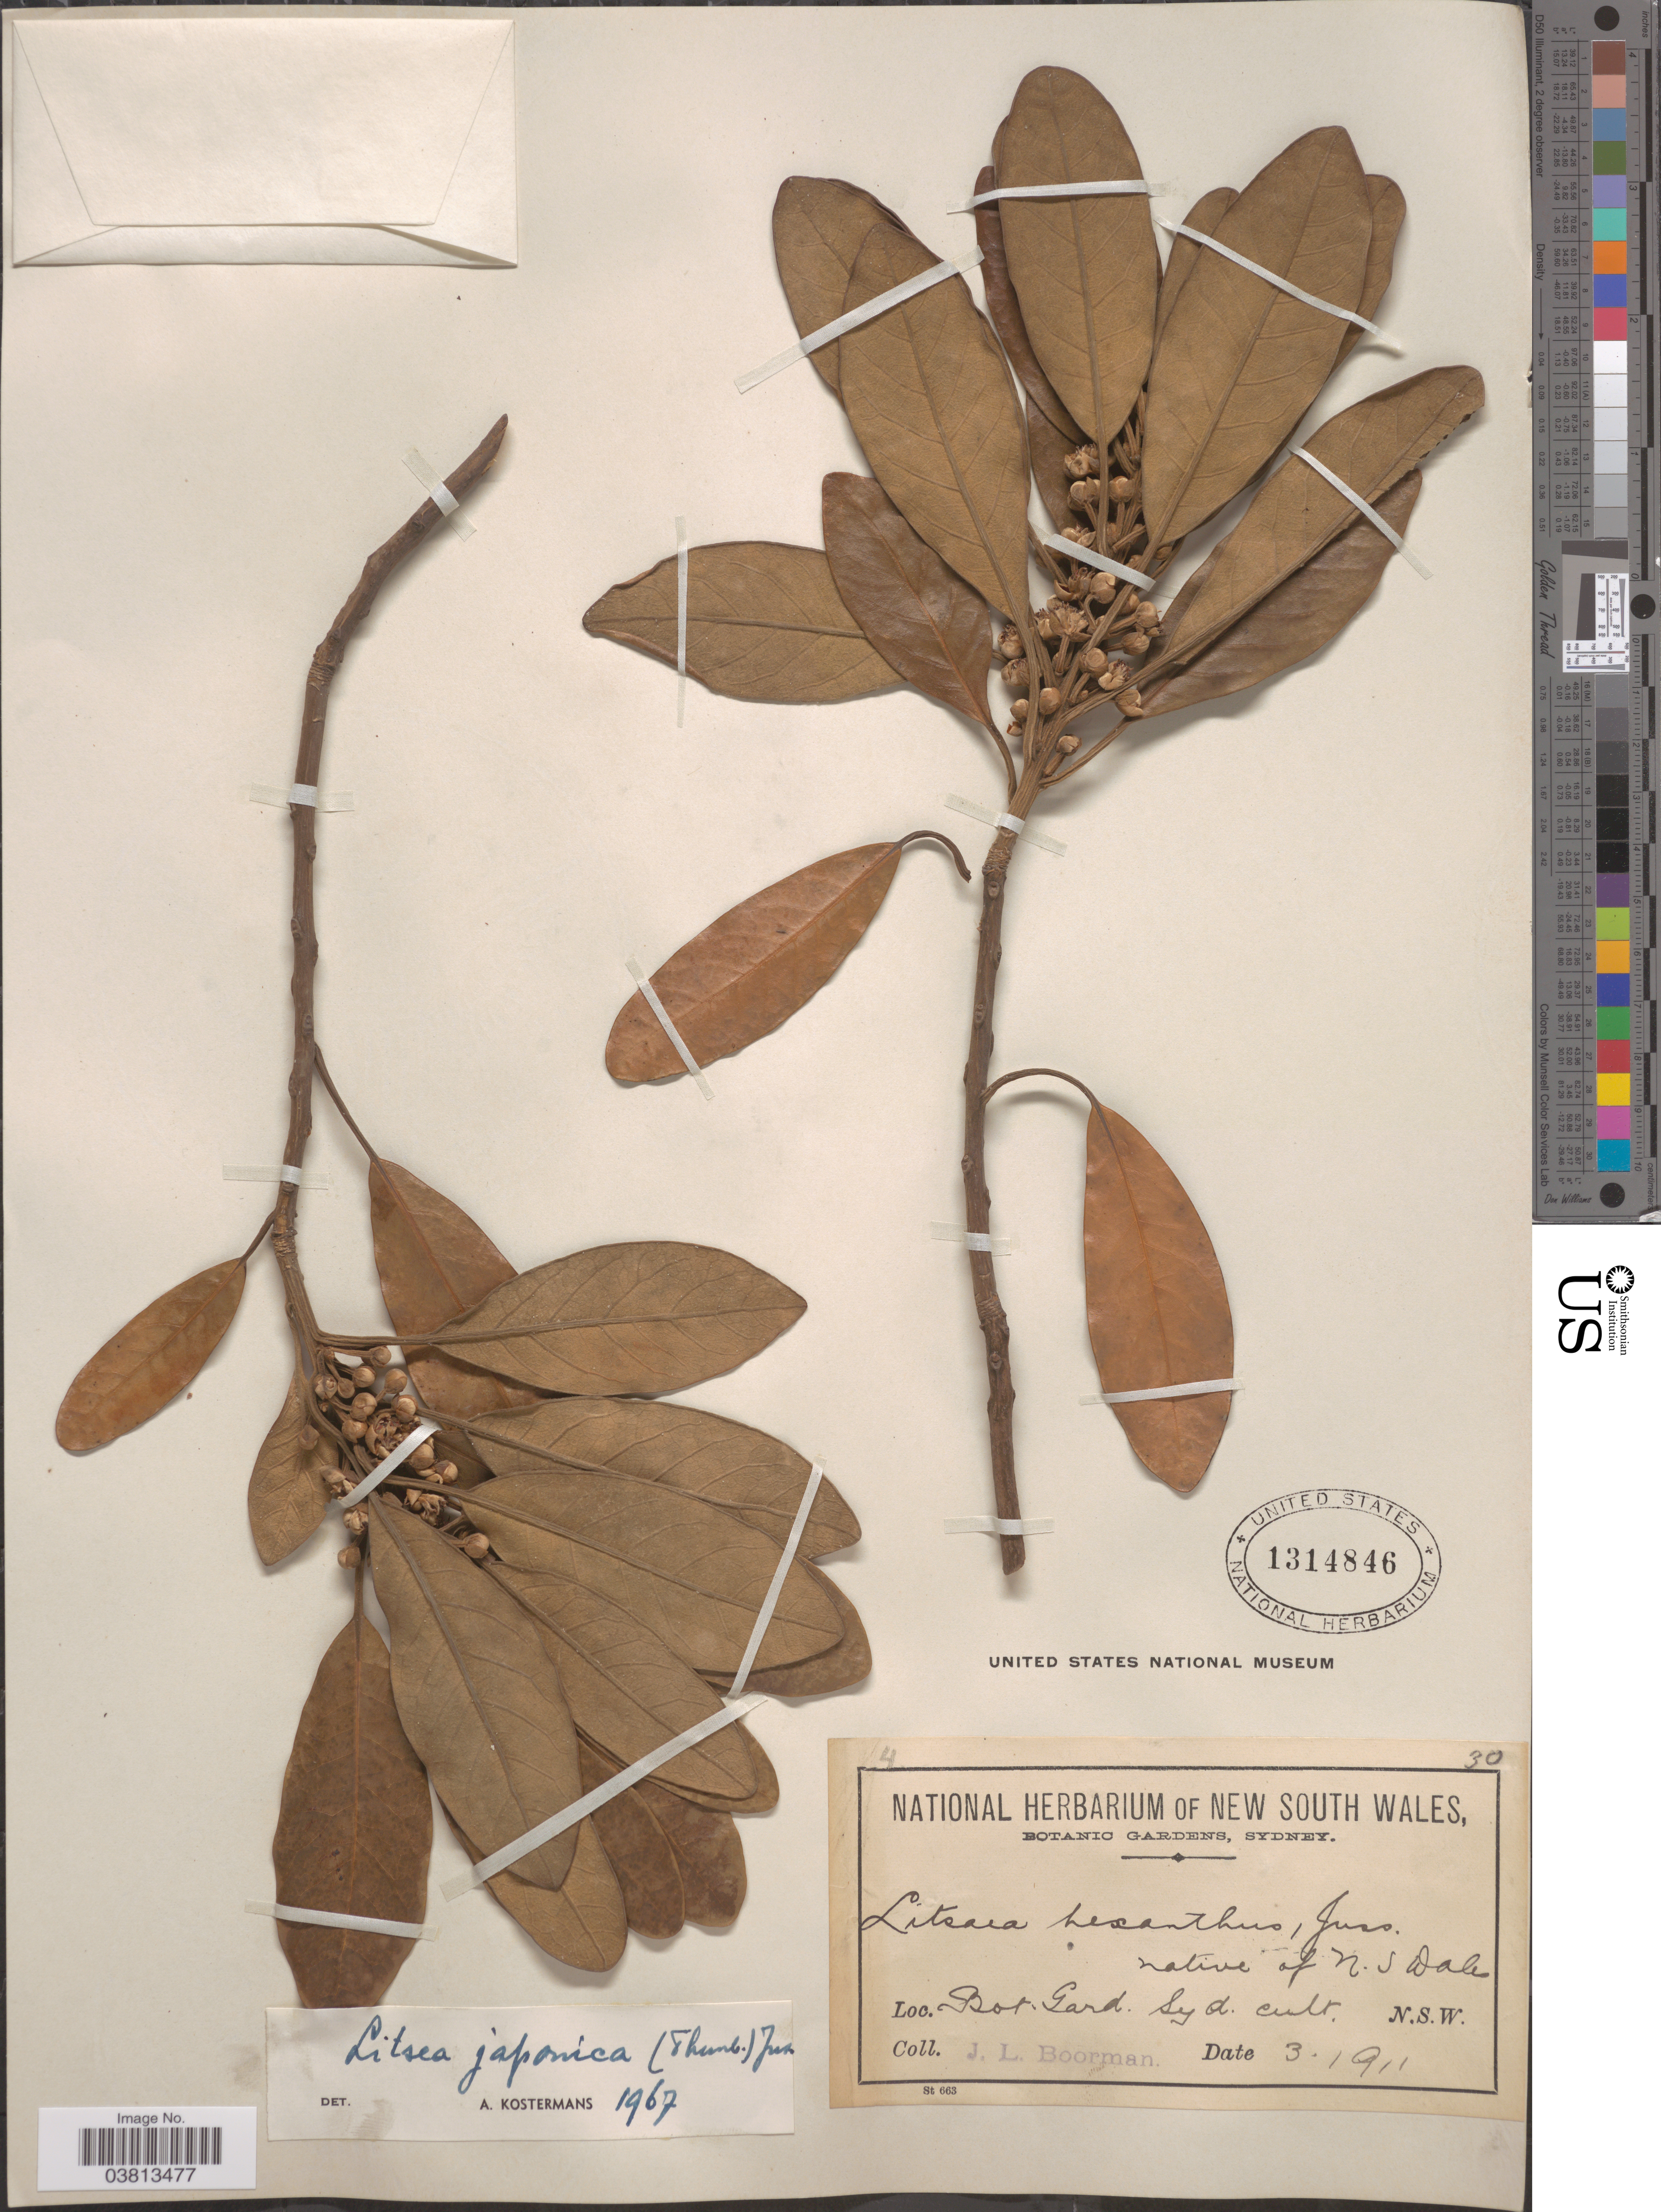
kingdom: Plantae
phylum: Tracheophyta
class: Magnoliopsida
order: Laurales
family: Lauraceae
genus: Litsea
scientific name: Litsea japonica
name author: (Thunb.) Juss.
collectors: J. Boorman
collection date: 1911-03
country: Australia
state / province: New South Wales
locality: Bot. Gard. Syd.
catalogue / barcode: US 1314846